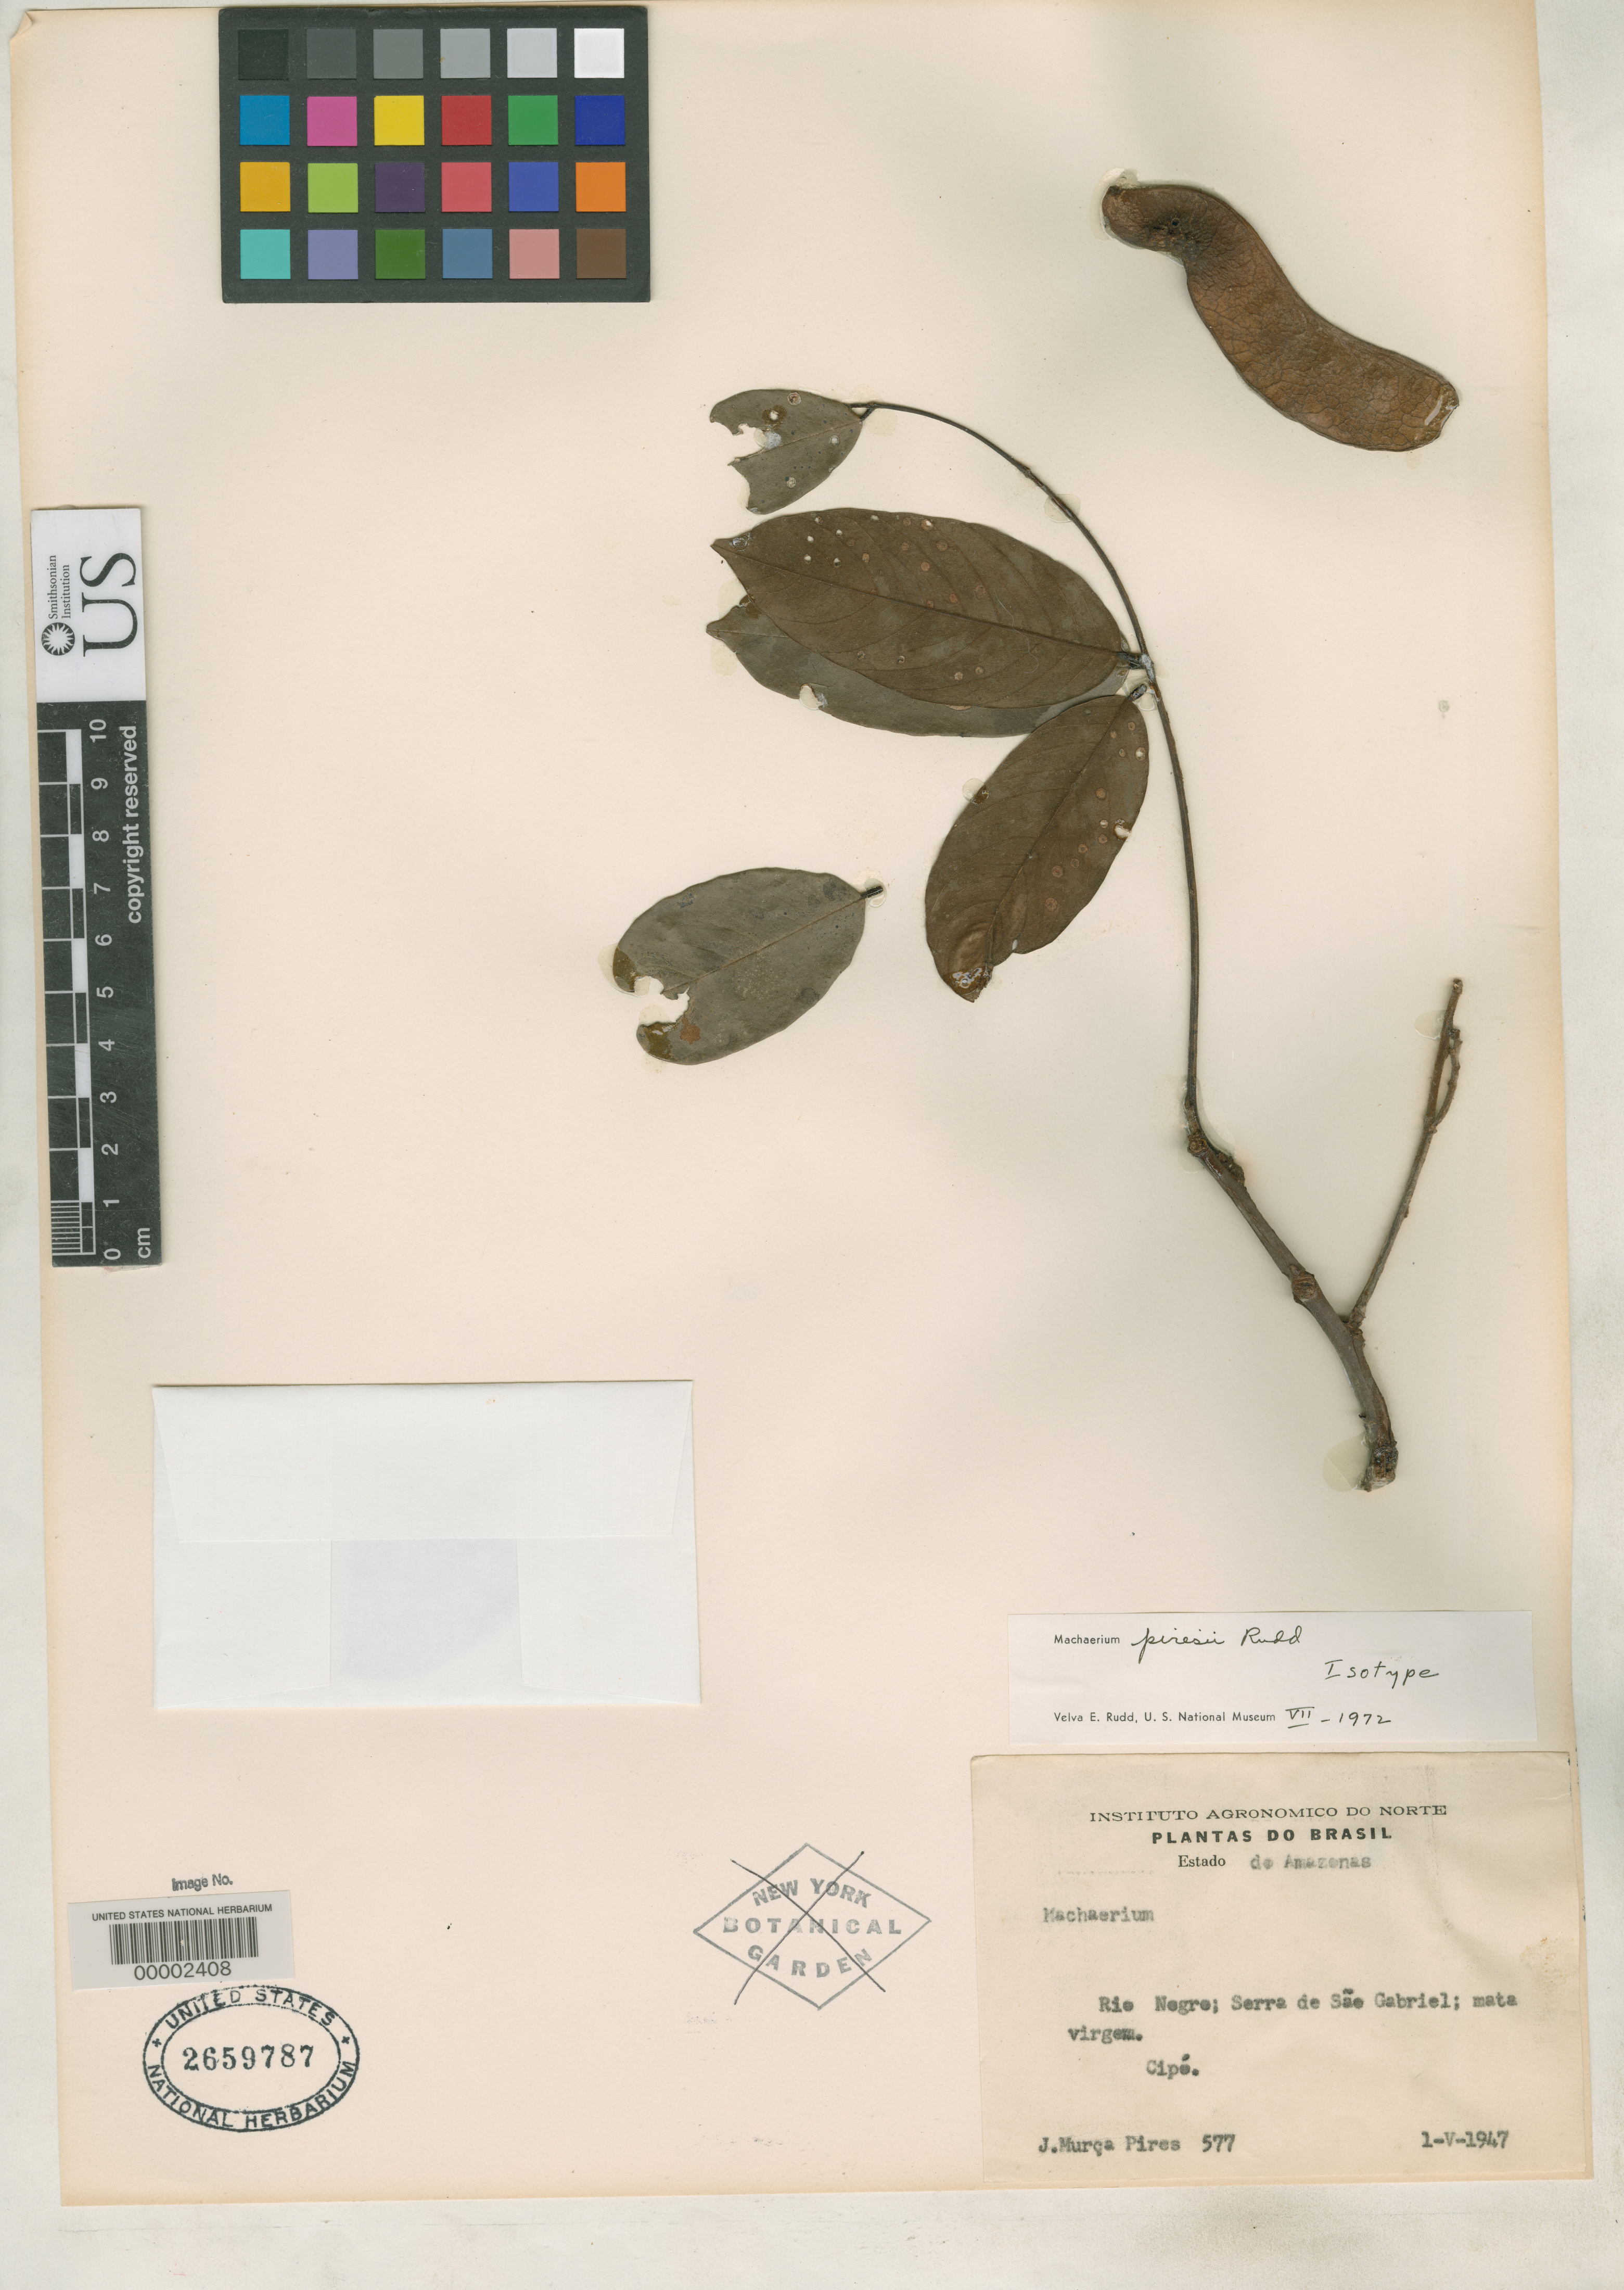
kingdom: Plantae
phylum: Tracheophyta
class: Magnoliopsida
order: Fabales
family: Fabaceae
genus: Machaerium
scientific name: Machaerium piresii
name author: Rudd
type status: Isotype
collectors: J. M. Pires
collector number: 577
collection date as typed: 01 May 1947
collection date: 1947-05-01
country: Brazil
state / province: Amazonas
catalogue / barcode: US 2659787